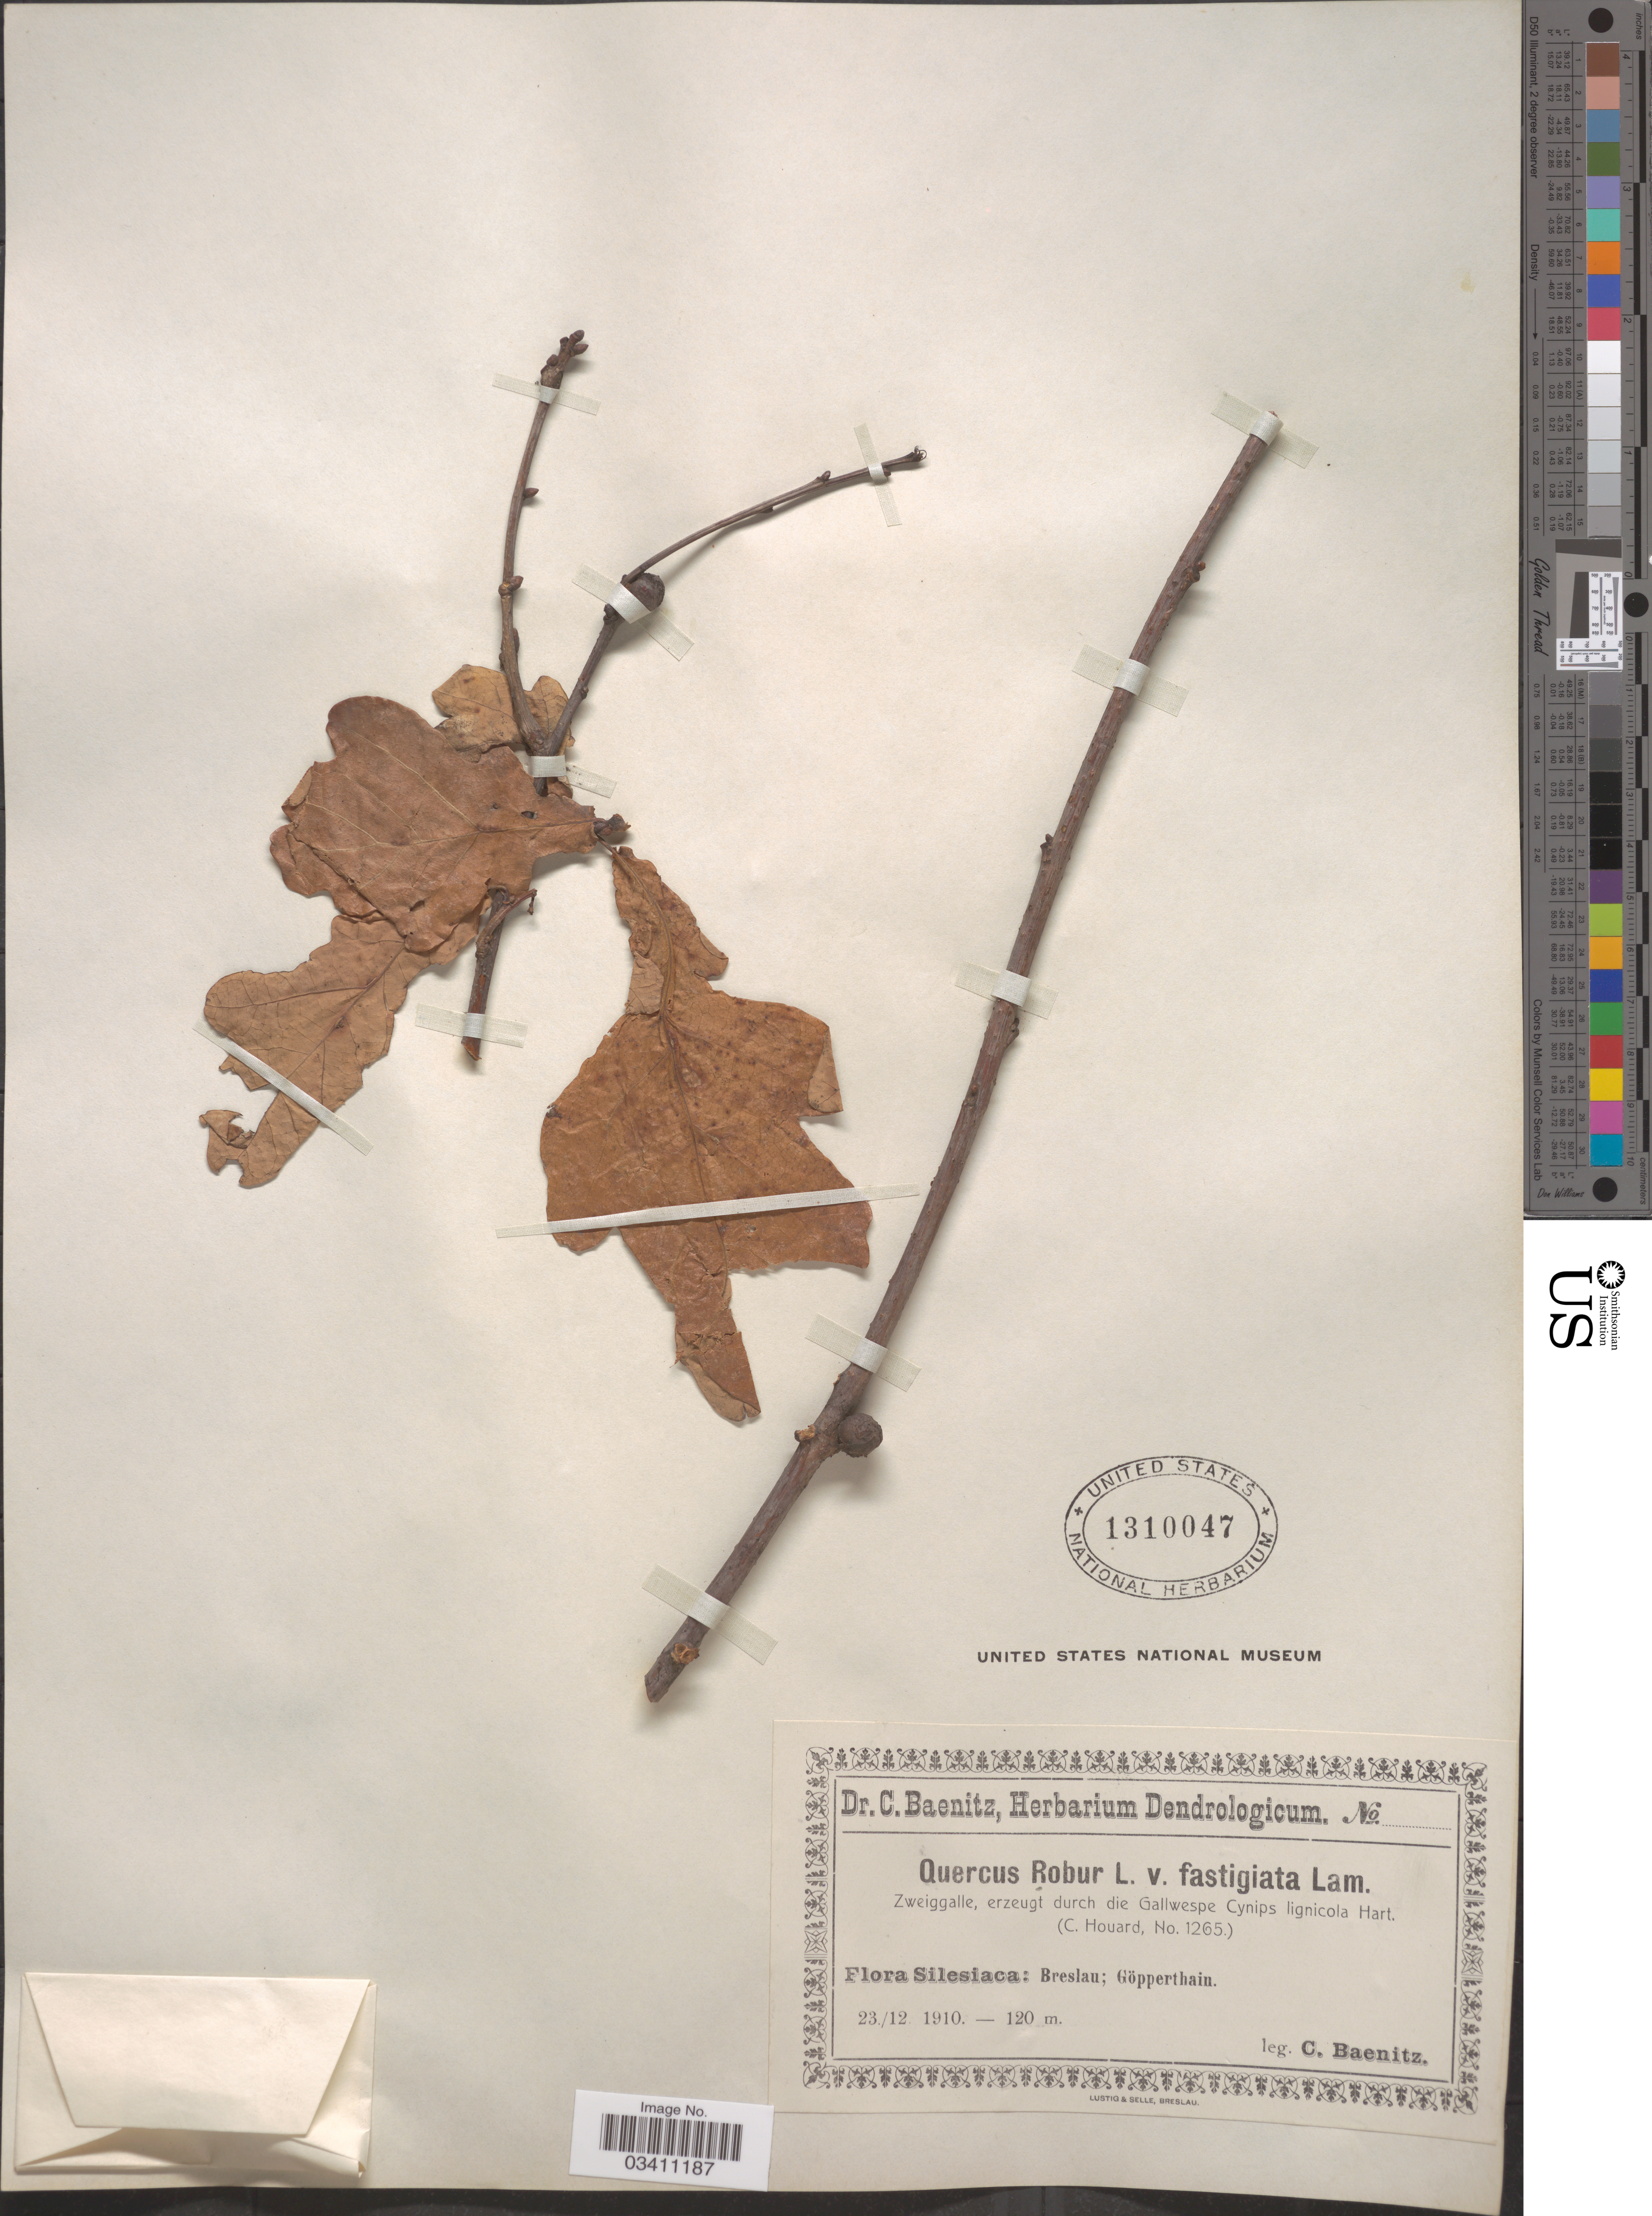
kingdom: Plantae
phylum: Tracheophyta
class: Magnoliopsida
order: Fagales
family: Fagaceae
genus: Quercus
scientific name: Quercus robur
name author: L.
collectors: C. G. Baenitz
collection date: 1910-12-23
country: Poland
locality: Silesiaca: Breslau; Göpperthain.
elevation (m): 120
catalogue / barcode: US 1310047